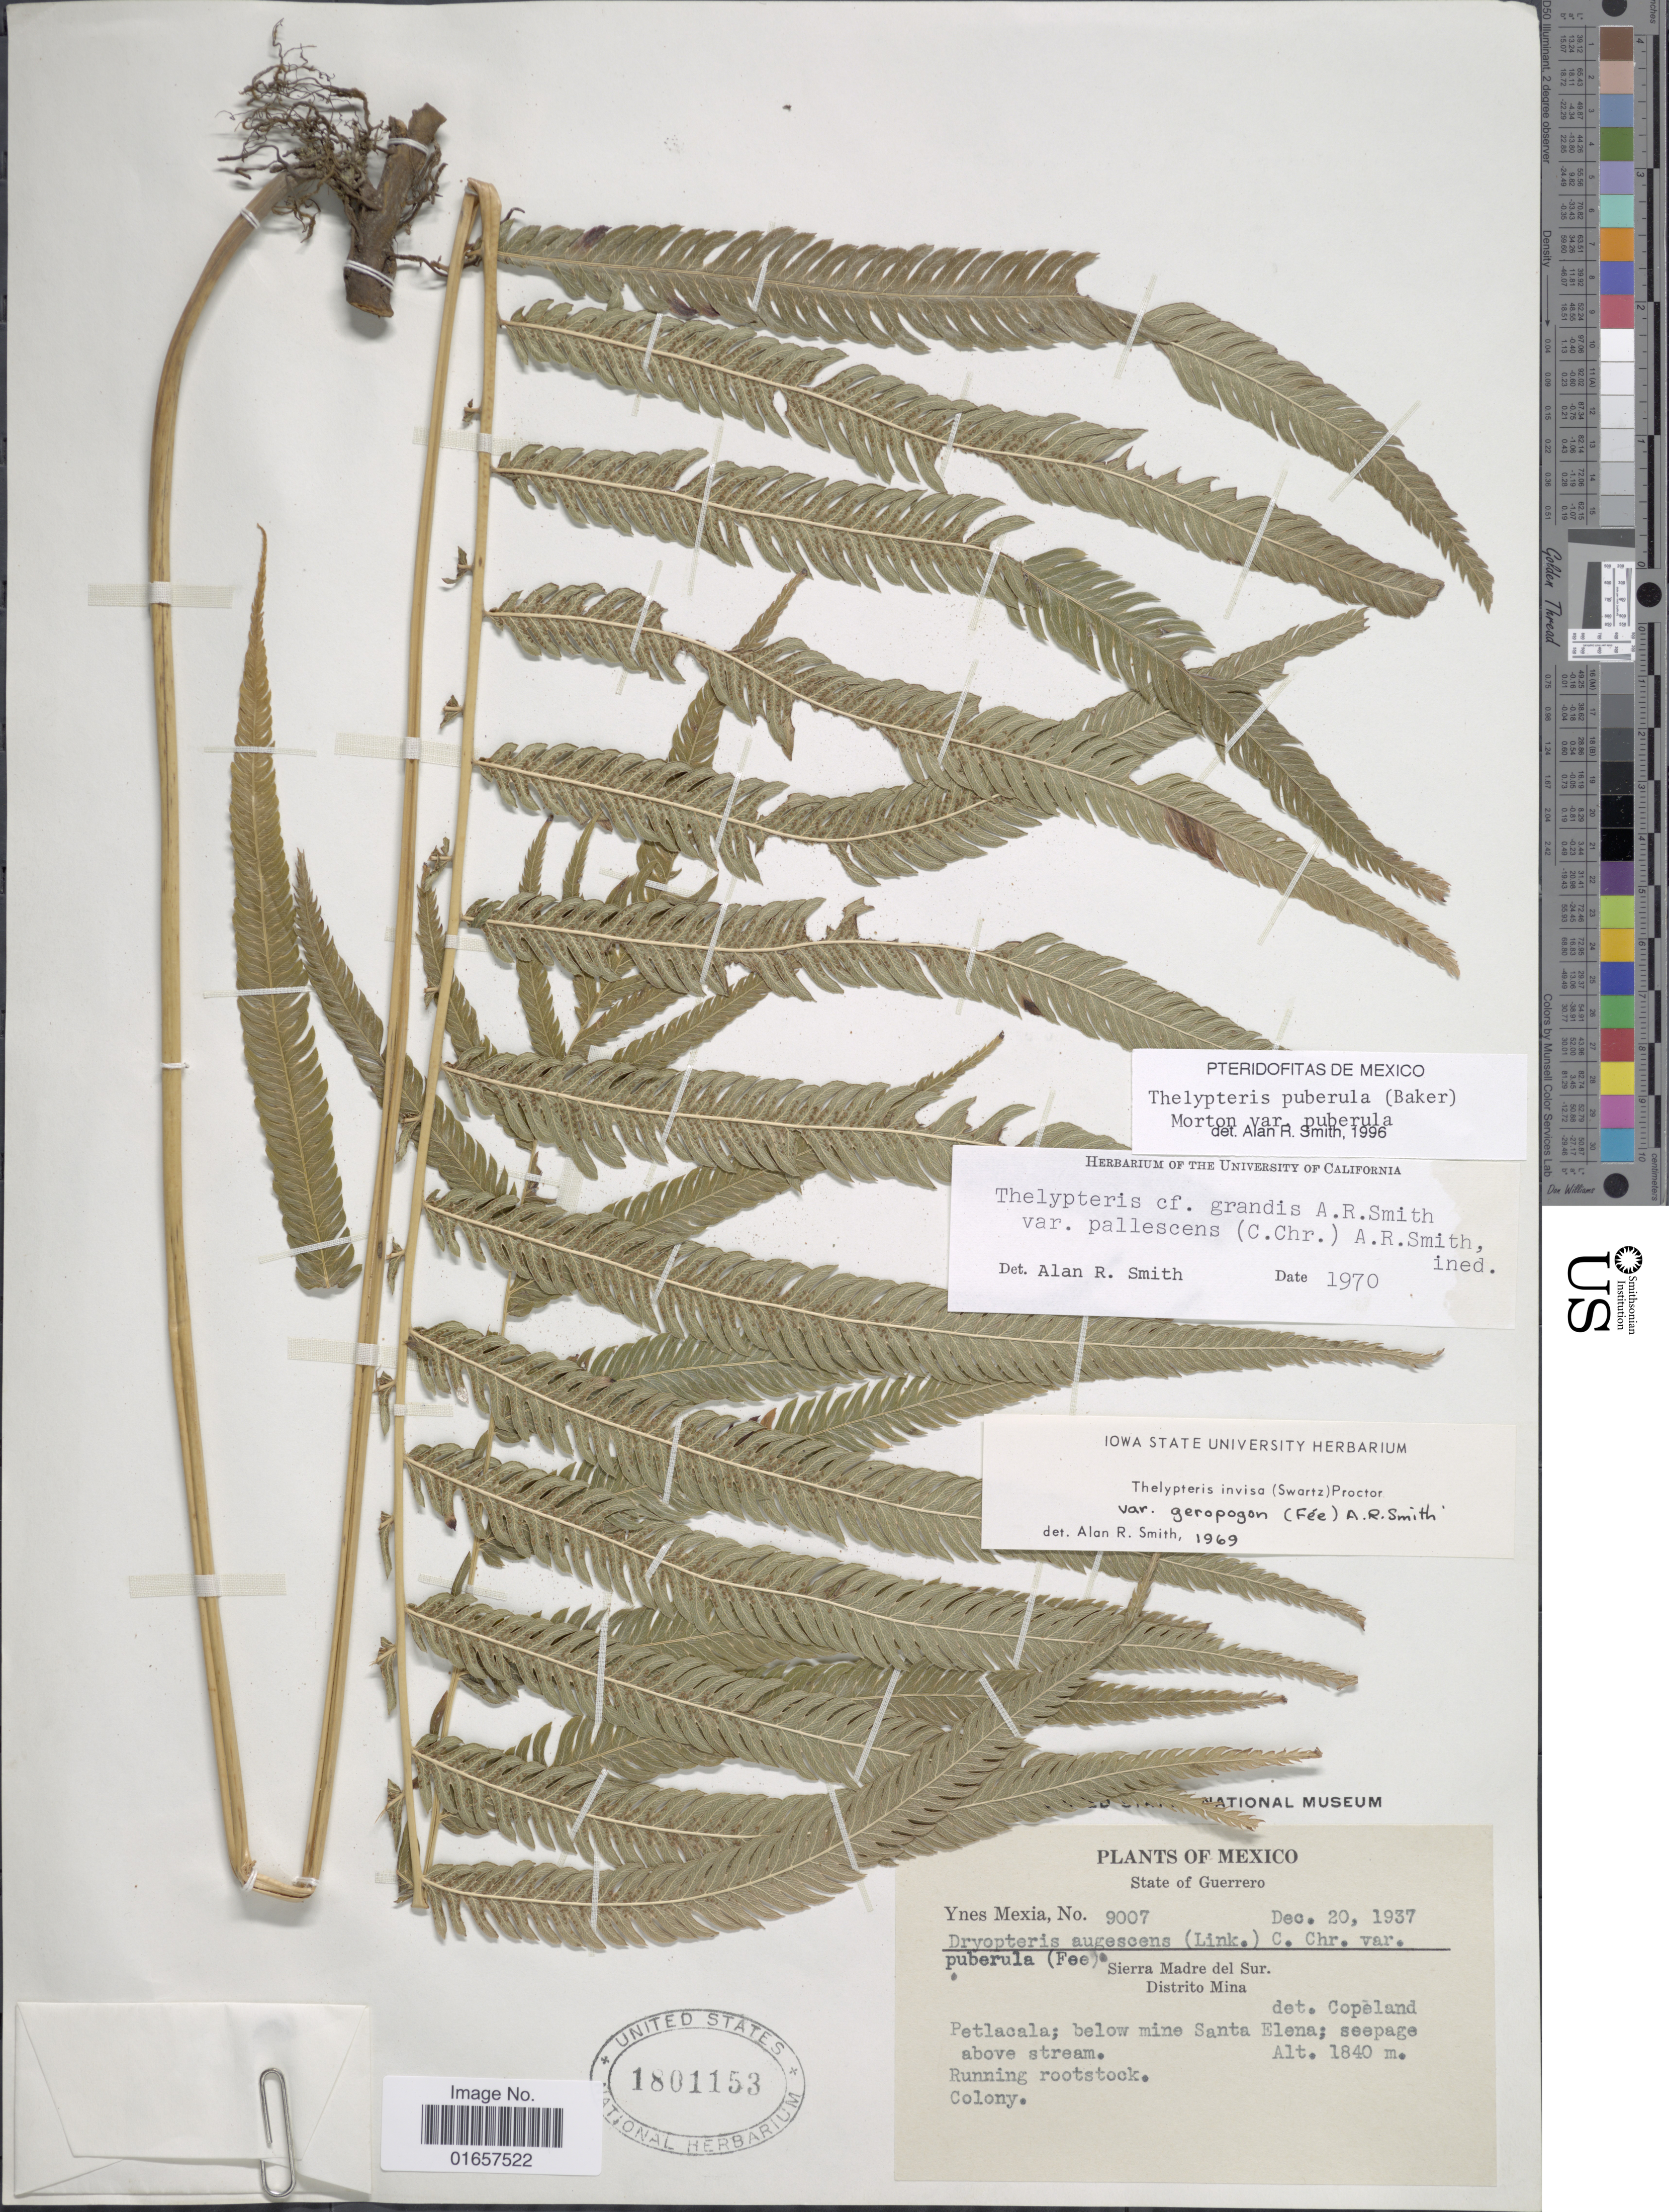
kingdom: Plantae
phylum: Tracheophyta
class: Polypodiopsida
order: Polypodiales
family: Thelypteridaceae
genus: Christella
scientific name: Christella puberula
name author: (Baker) Á. Löve & D. Löve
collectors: Y. Mexia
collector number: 9007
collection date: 1937-12-20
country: Mexico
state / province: Guerrero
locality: Mexico, Sierra Madre del Sur, Distrito Mina, Petlacala; below mine Santa Elena; seepage above stream.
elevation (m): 1840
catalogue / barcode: US 1801153